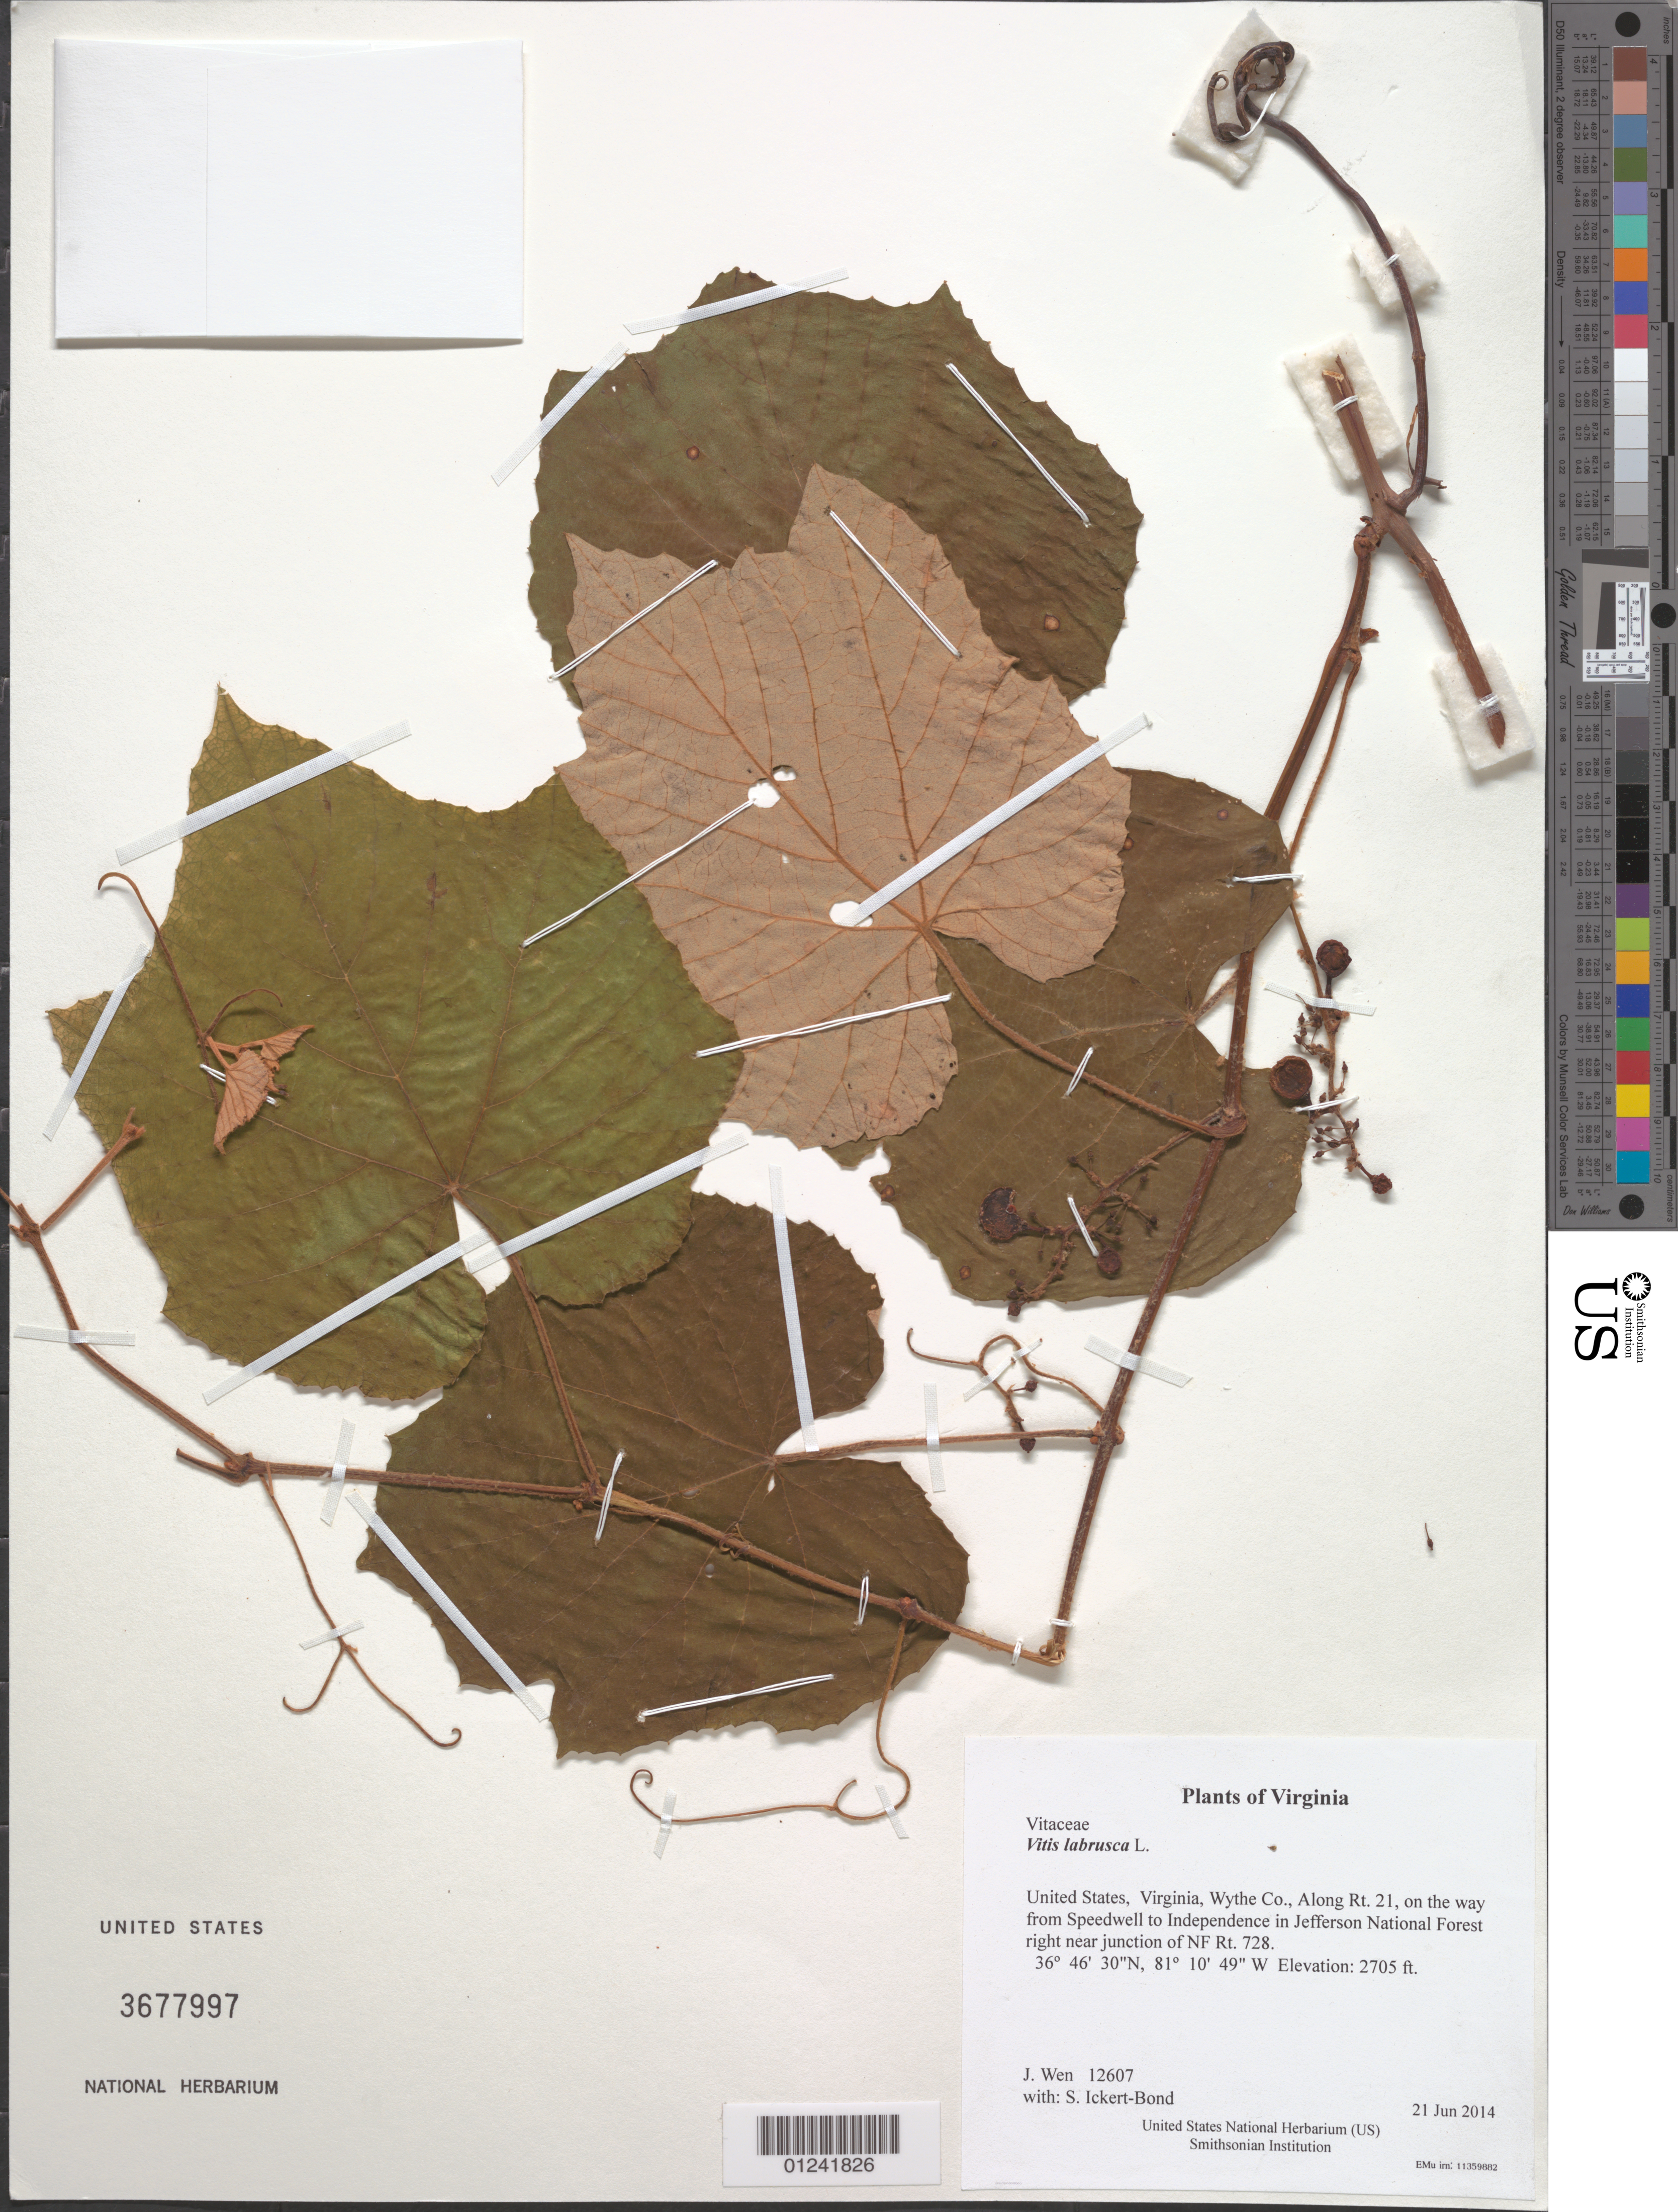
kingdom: Plantae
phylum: Tracheophyta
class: Magnoliopsida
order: Vitales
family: Vitaceae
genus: Vitis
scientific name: Vitis labrusca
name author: L.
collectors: J. Wen & S. Ickert-Bond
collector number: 12607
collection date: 2014-06-21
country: United States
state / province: Virginia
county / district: Wythe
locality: Along Rt. 21, on the way from Speedwell to Independence in Jefferson National Forest right near junction of NF Rt. 728.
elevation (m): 824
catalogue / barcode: US 3677997